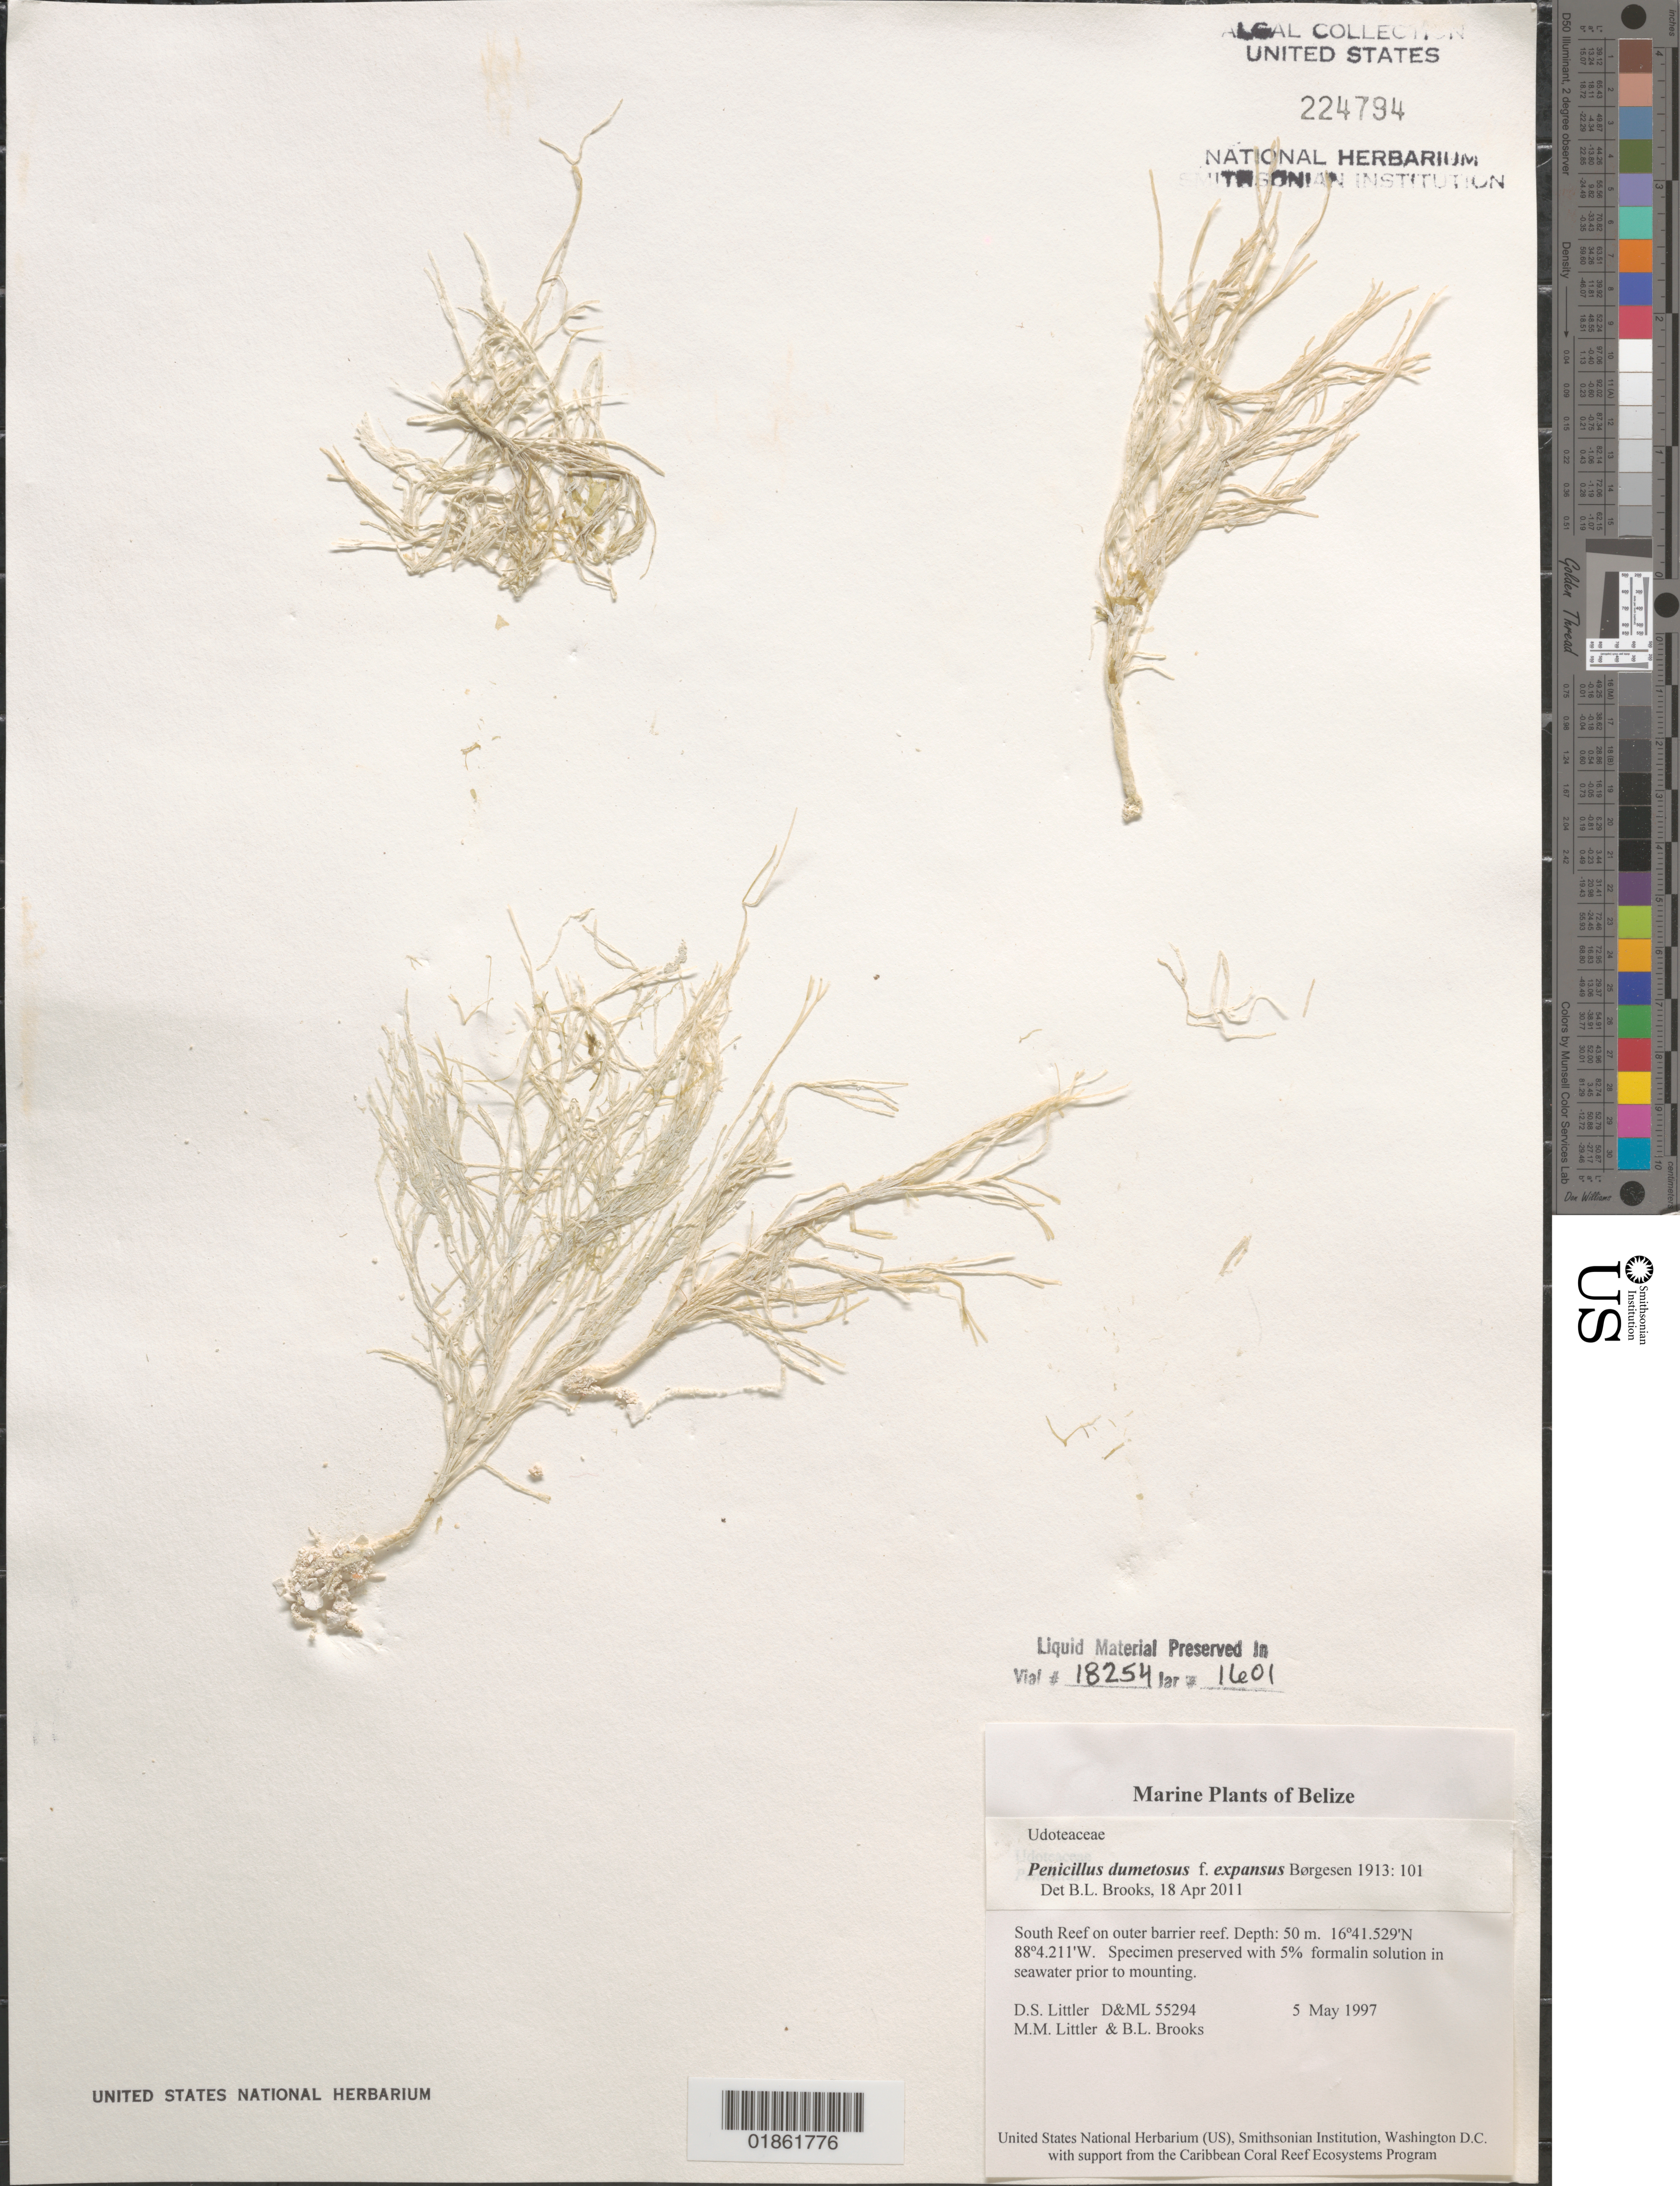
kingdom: Plantae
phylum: Chlorophyta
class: Ulvophyceae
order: Bryopsidales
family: Udoteaceae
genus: Penicillus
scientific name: Penicillus sp.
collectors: D. S. Littler & M. M. Littler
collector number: D&ML 55294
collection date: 1997-05-05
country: Belize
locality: South Reef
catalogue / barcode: US 224794